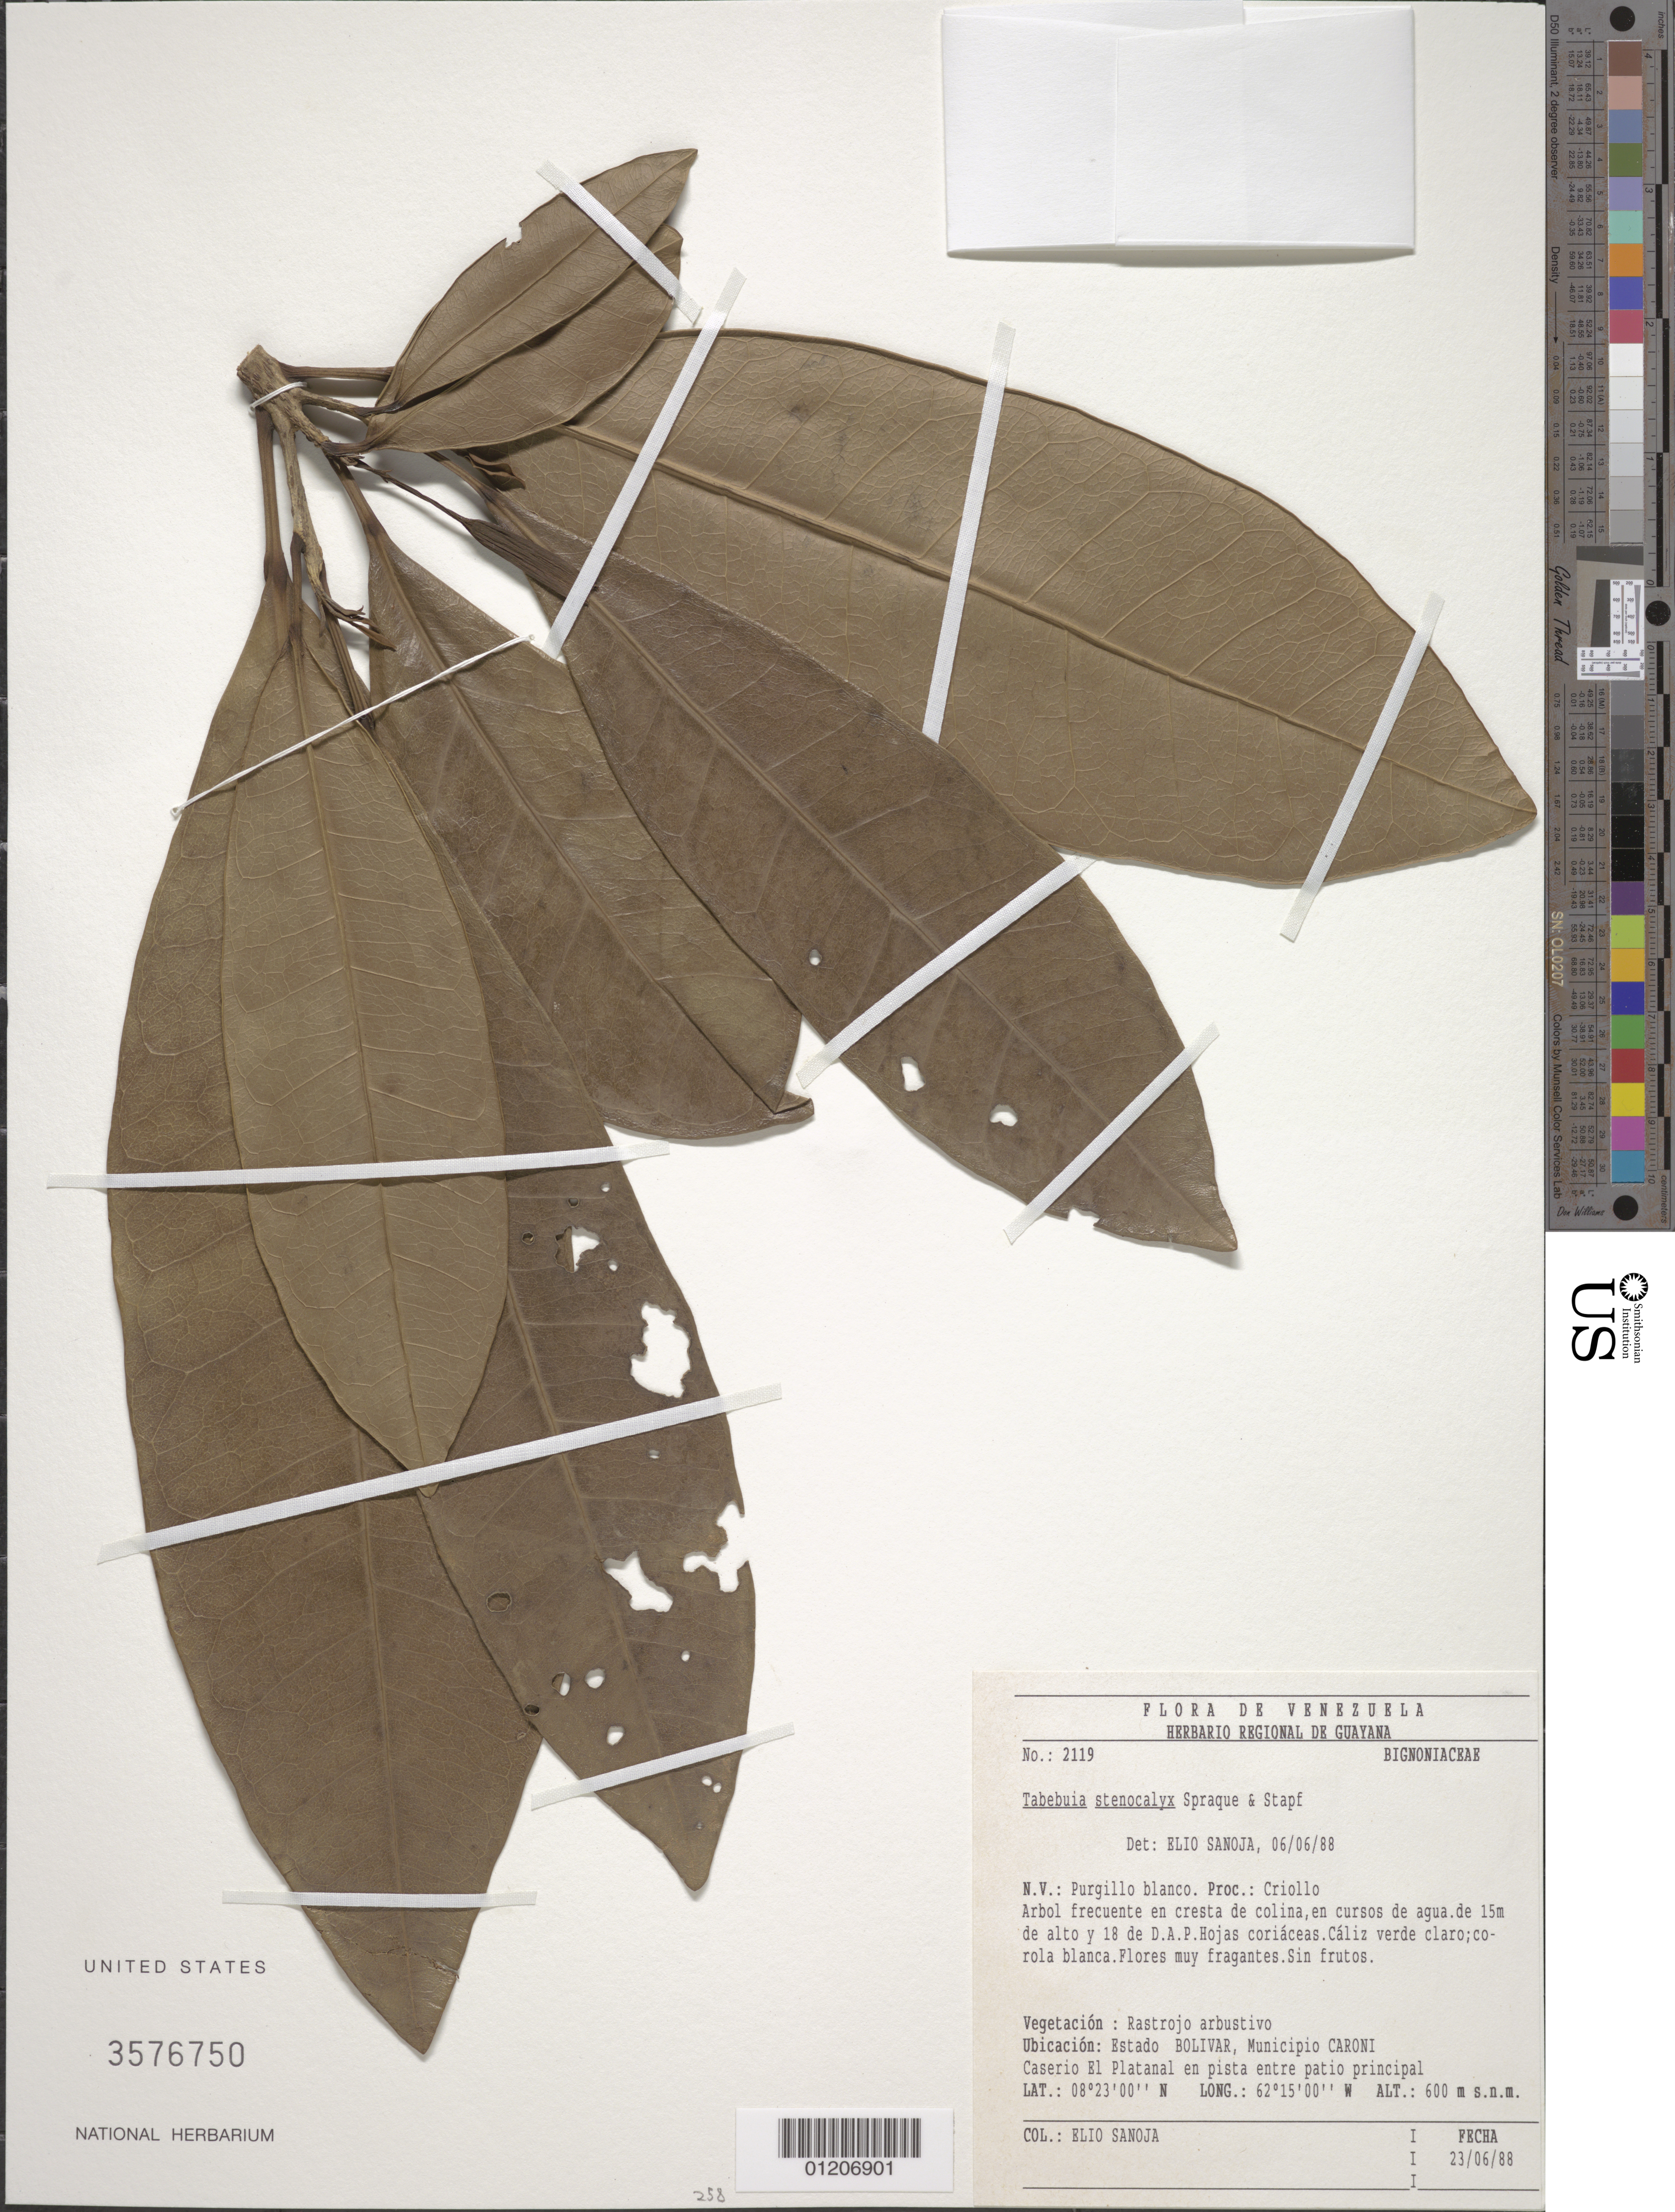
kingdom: Plantae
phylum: Tracheophyta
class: Magnoliopsida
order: Lamiales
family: Bignoniaceae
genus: Tabebuia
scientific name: Tabebuia stenocalyx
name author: Sprague & Stapf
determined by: Sanoja, Elio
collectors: E. Sanoja-Angel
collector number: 2119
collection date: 1988-06-23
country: Venezuela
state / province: Bolívar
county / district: Caroní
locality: Caserio El Platanal en pista entre patio principal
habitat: Rastrojo arbustivo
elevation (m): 600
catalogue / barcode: US 3576750